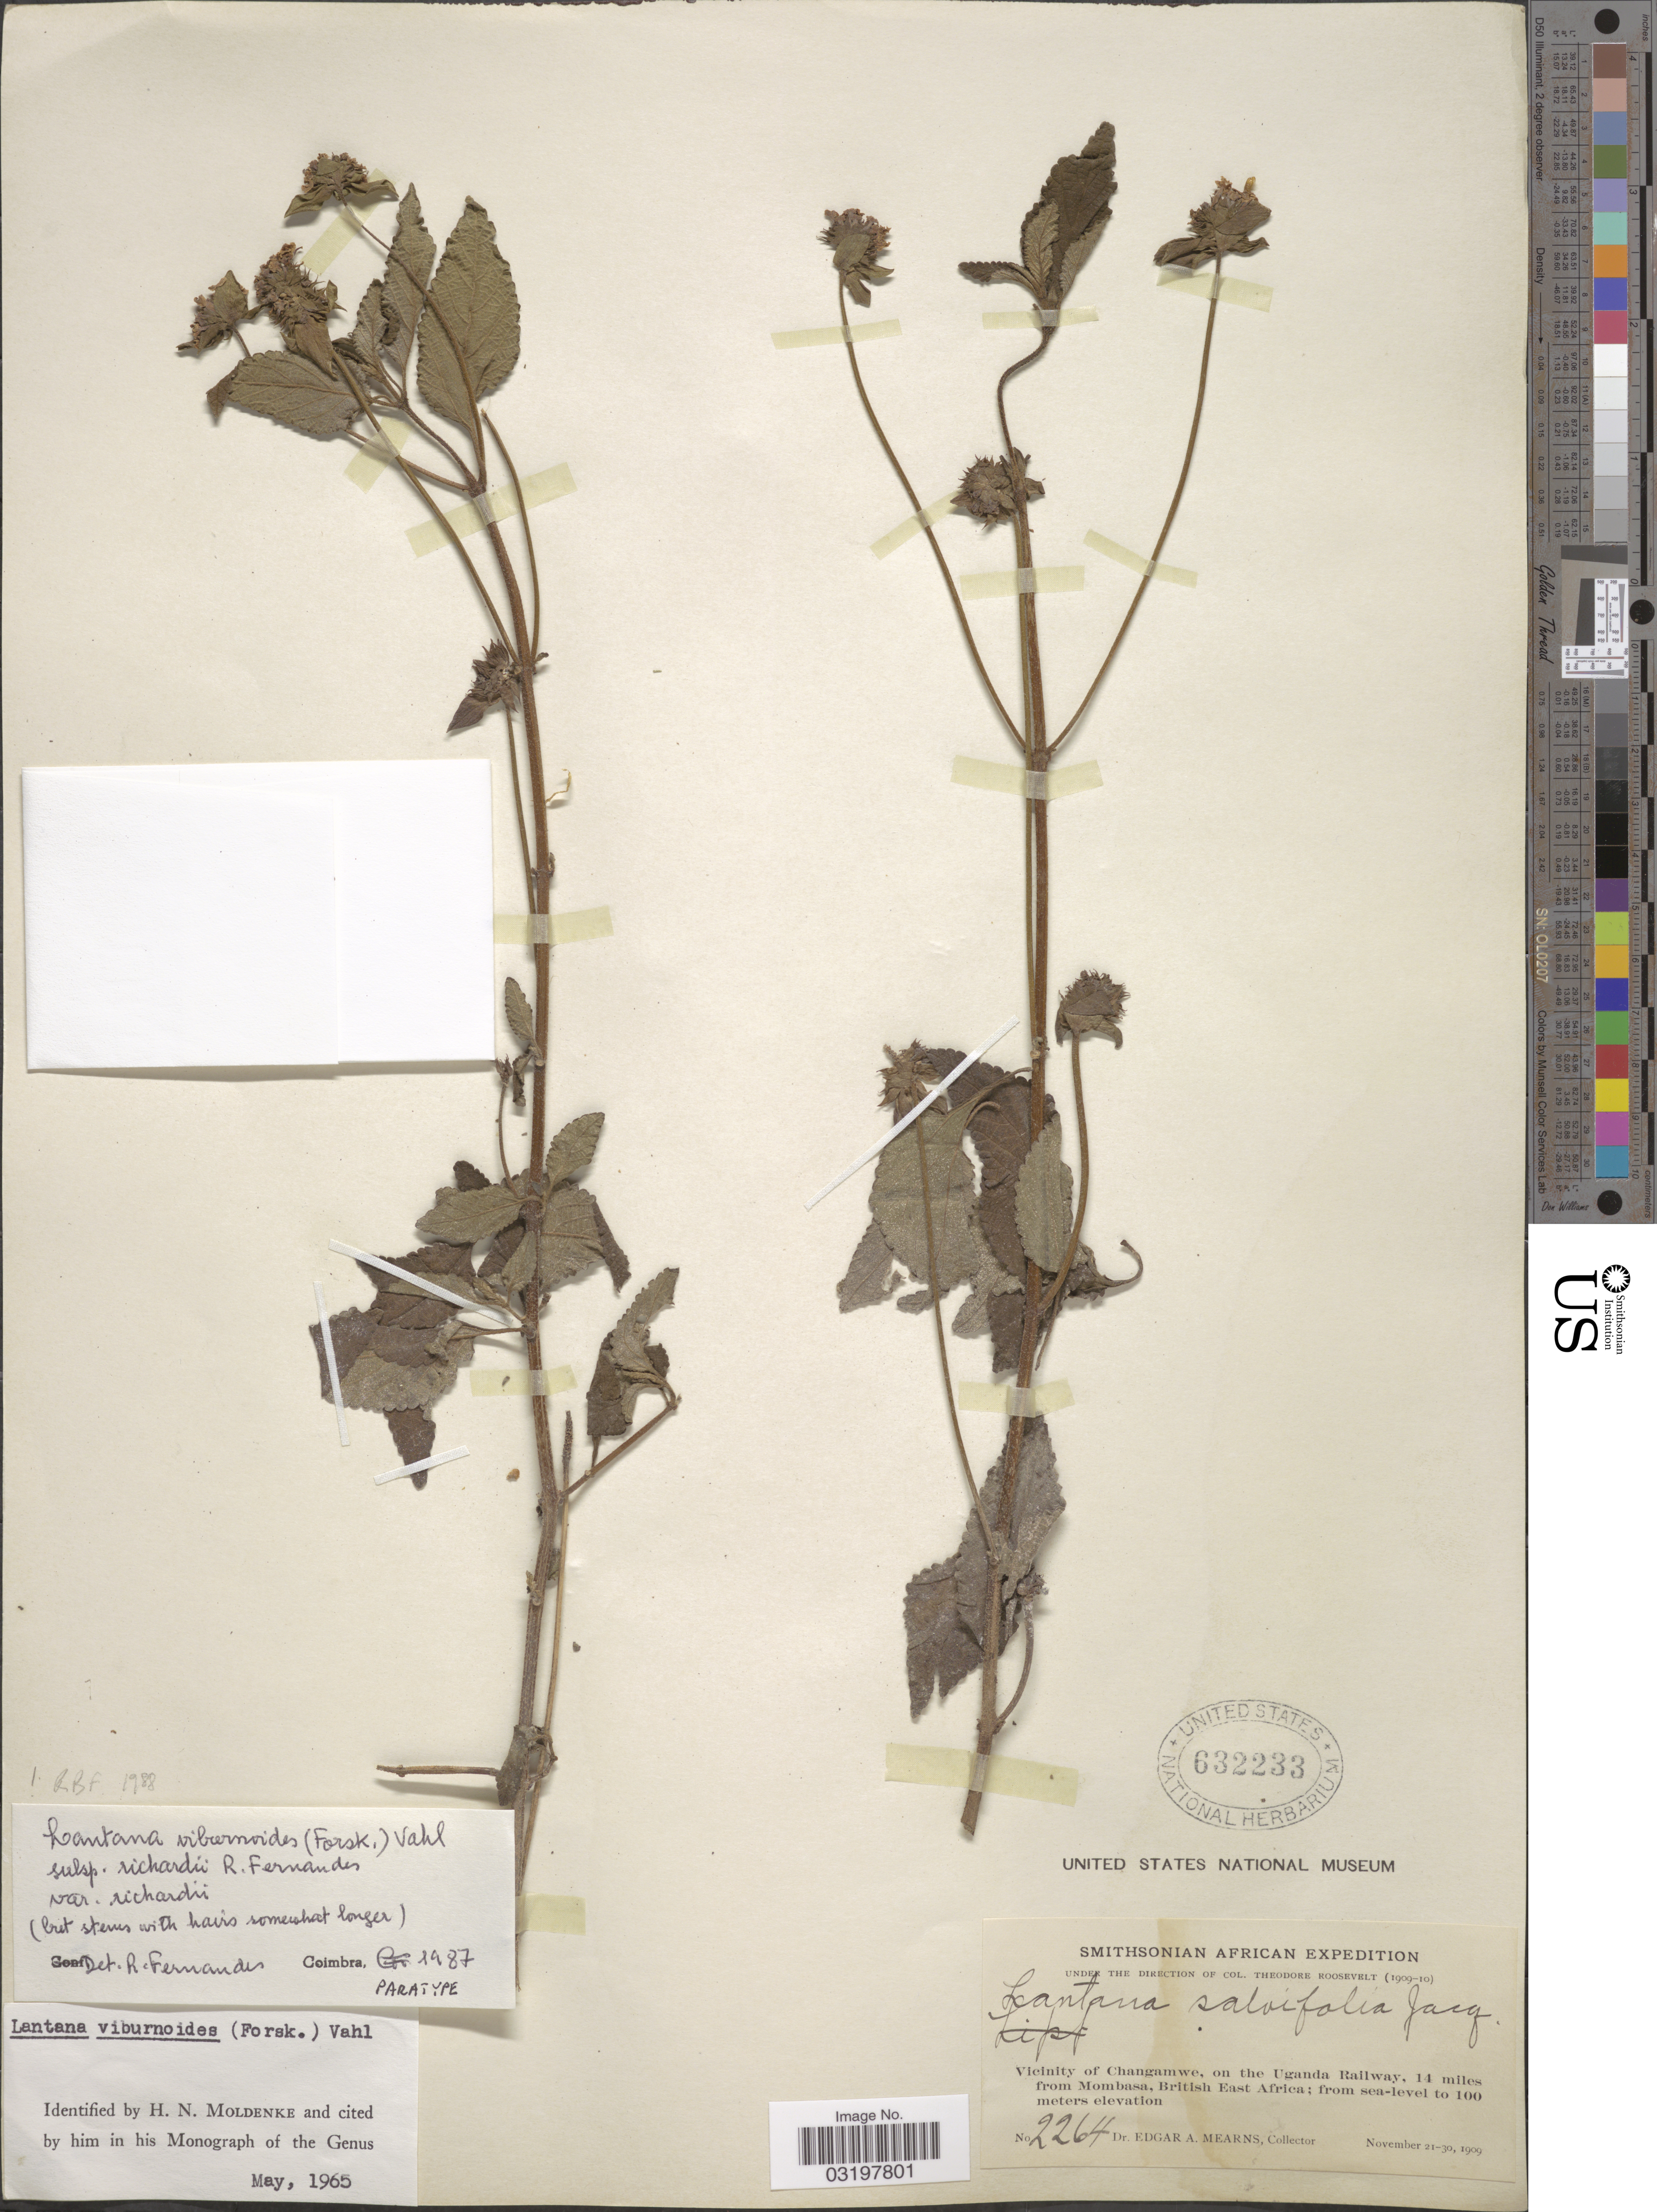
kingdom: Plantae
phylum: Tracheophyta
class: Magnoliopsida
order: Lamiales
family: Verbenaceae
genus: Lantana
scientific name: Lantana viburnoides var. richardii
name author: R. Fern.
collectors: E. A. Mearns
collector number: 2264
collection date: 1909-11-21/1909-11-30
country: Kenya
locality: Vicinity of Changamwe, on the Uganda Railway, 14 miles from Mombasa, British East Africa.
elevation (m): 0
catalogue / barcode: US 632233